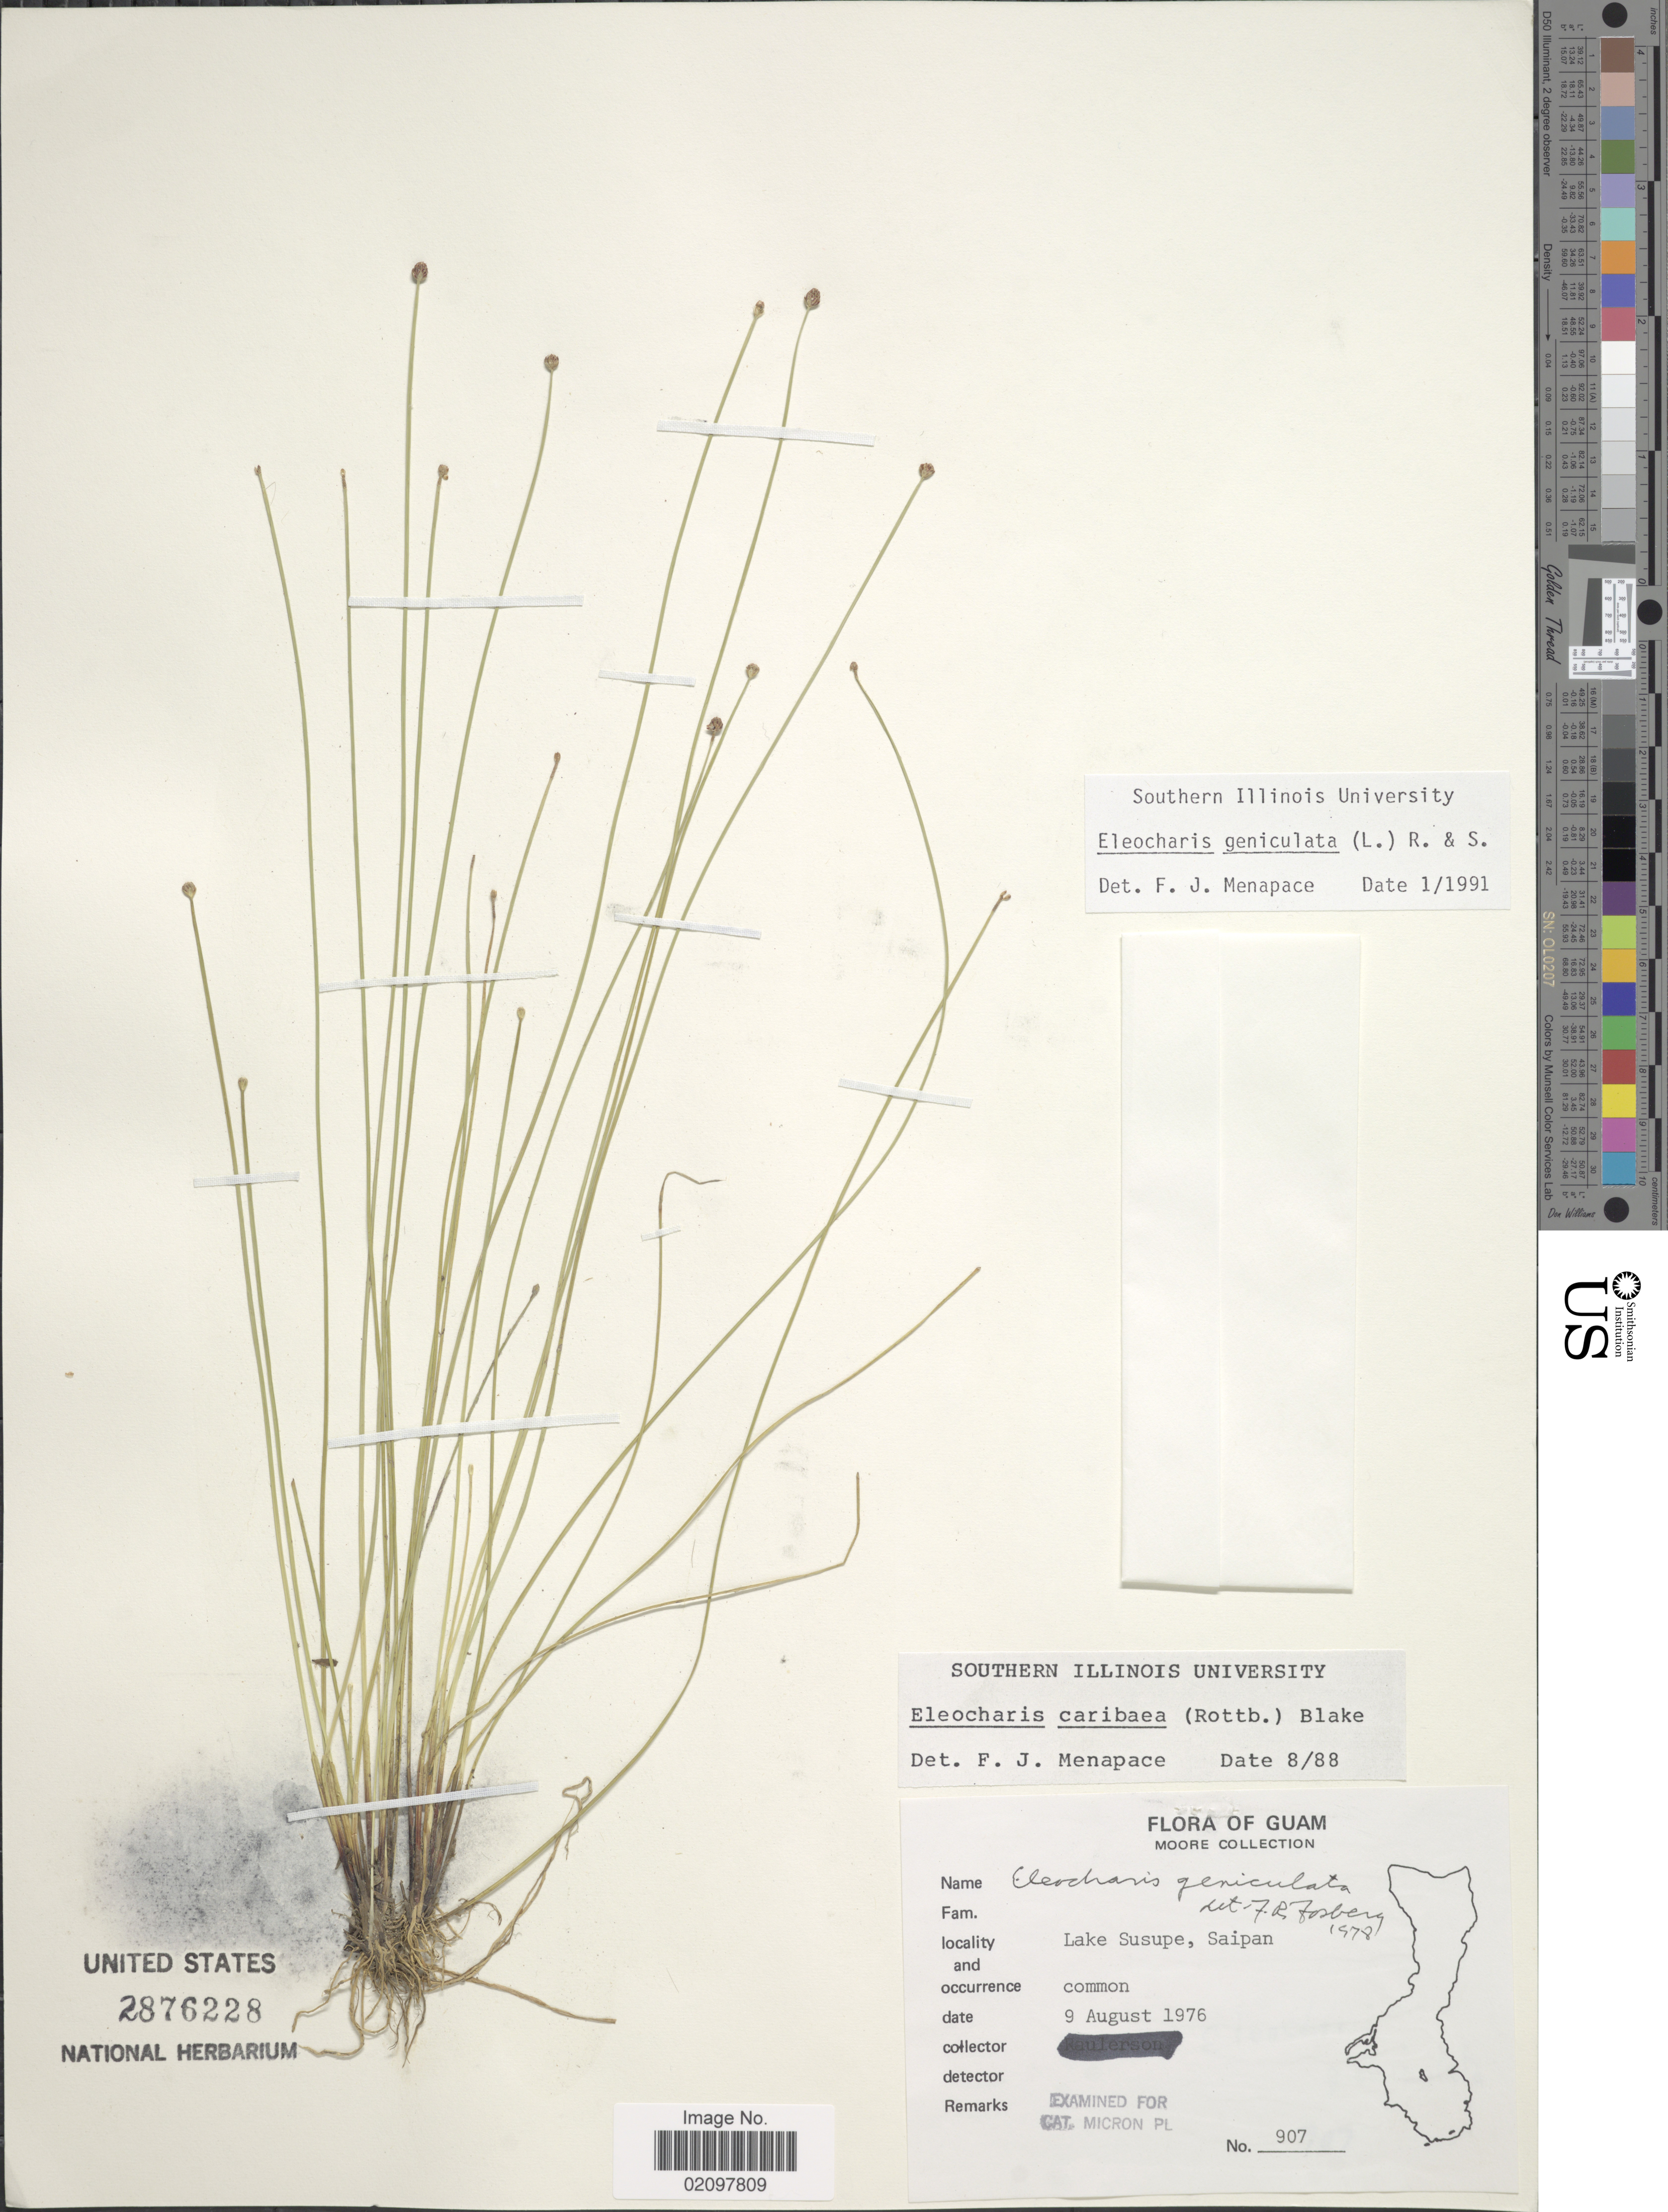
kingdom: Plantae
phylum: Tracheophyta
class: Liliopsida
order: Poales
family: Cyperaceae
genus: Eleocharis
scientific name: Eleocharis geniculata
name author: (L.) Roem. & Schult.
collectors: ex herb. Moore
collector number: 907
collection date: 1976-08-09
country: Guam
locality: Lake Susupe, Saipan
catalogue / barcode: US 2876228